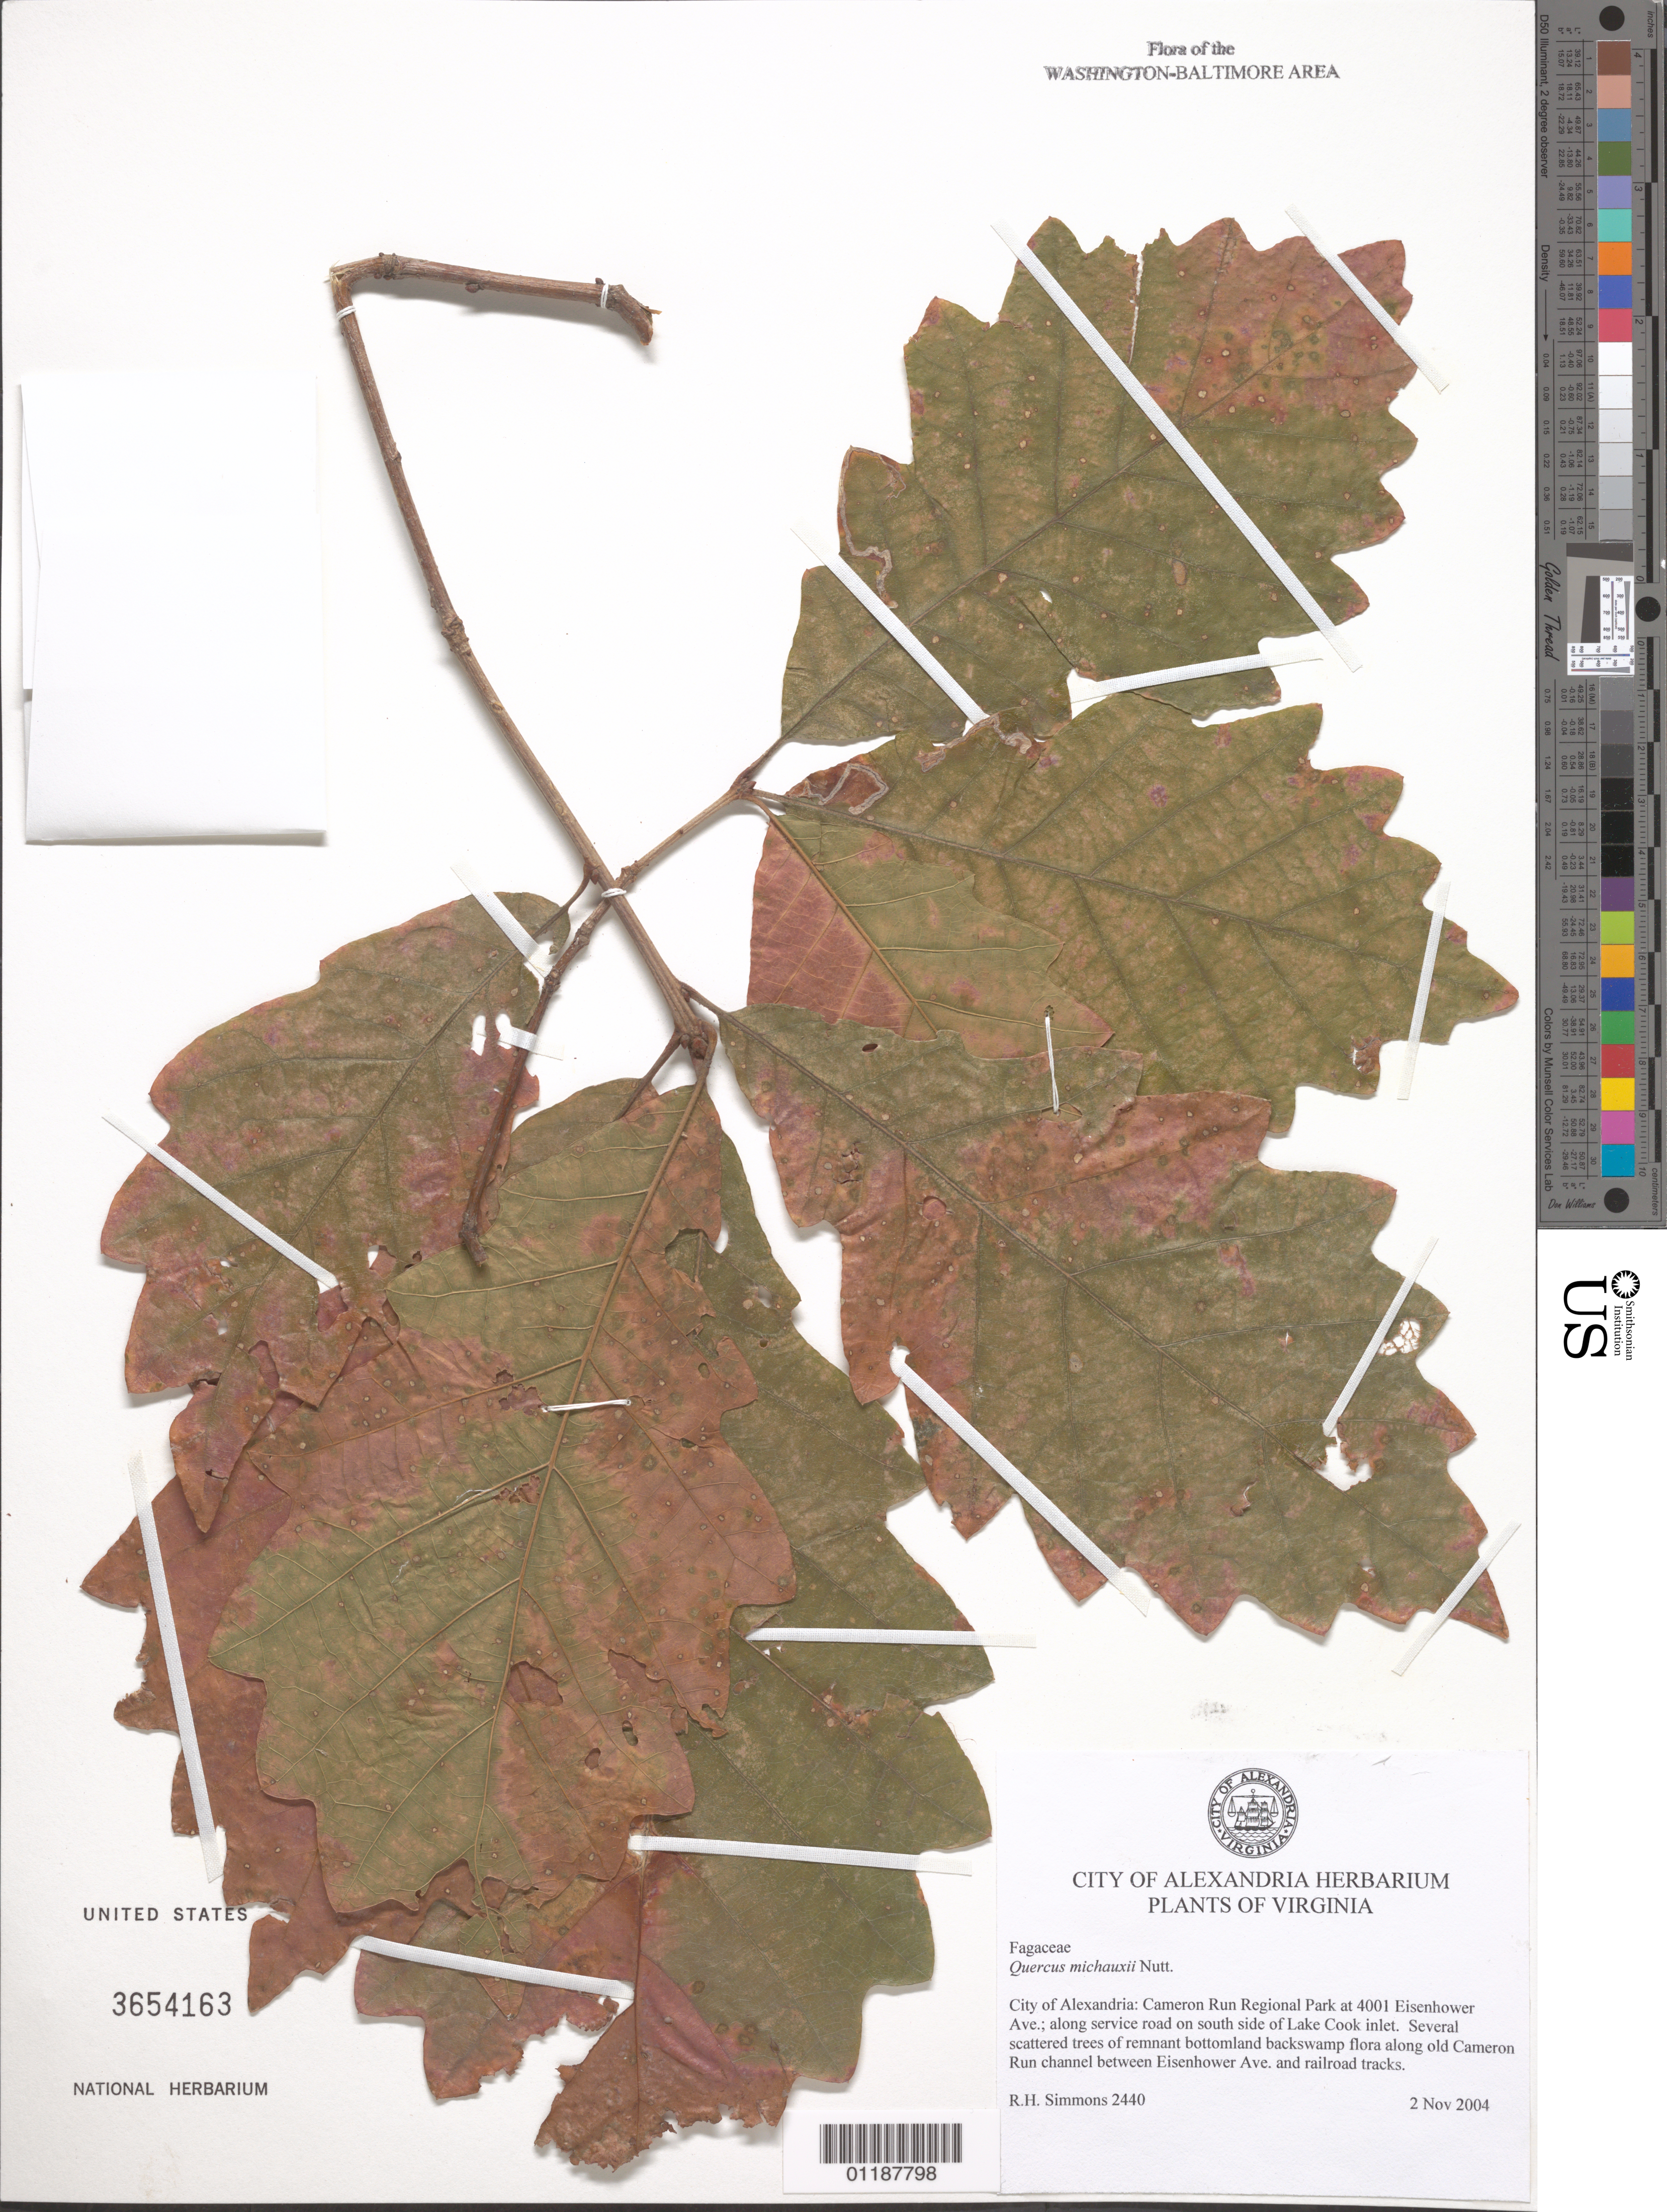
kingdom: Plantae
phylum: Tracheophyta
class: Magnoliopsida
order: Fagales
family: Fagaceae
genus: Quercus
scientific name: Quercus michauxii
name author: Nutt.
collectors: R. Simmons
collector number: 2440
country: United States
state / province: Virginia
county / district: City of Alexandria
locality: City of Alexandria, Cameron Run Regional Park at 4001 Eisenhower Ave., along service road on S side of Lake Cook inlet.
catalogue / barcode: US 3654163